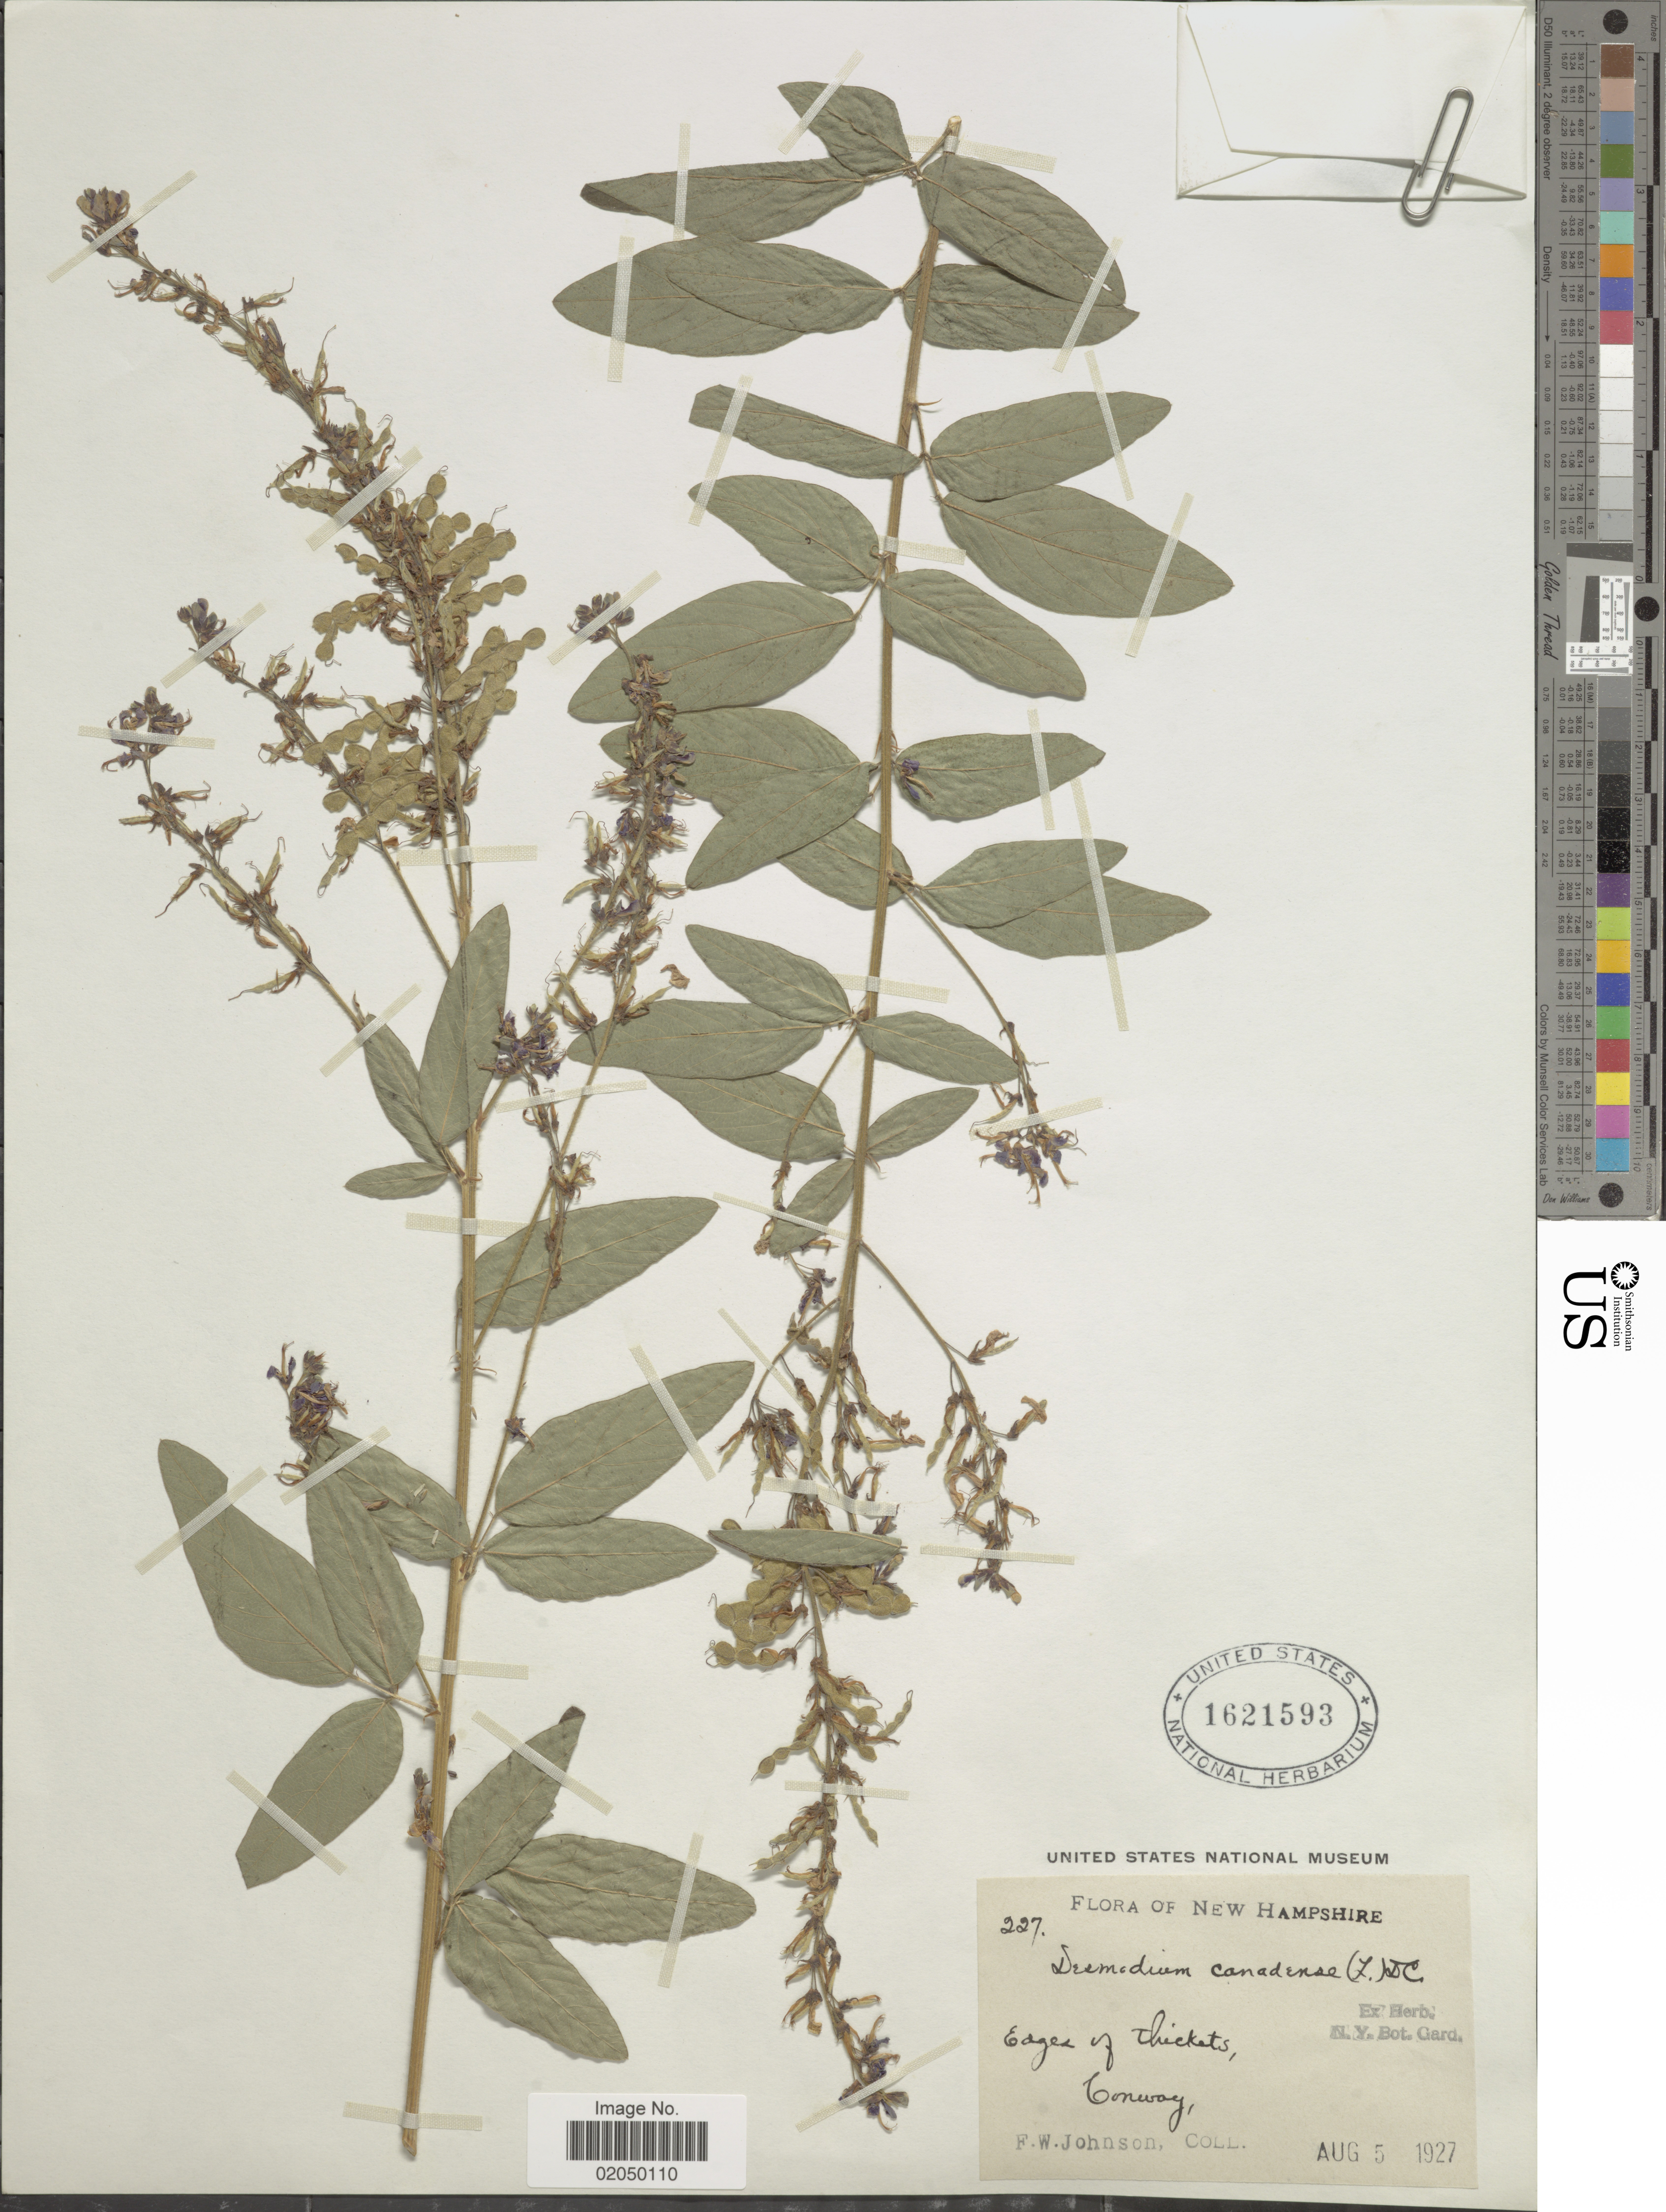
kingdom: Plantae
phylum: Tracheophyta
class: Magnoliopsida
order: Fabales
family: Fabaceae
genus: Desmodium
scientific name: Desmodium canadense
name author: (L.) DC.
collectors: F. W. Johnson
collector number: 227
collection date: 1927-08-05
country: United States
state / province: New Hampshire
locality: Edges of thickets, Conway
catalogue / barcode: US 1621593